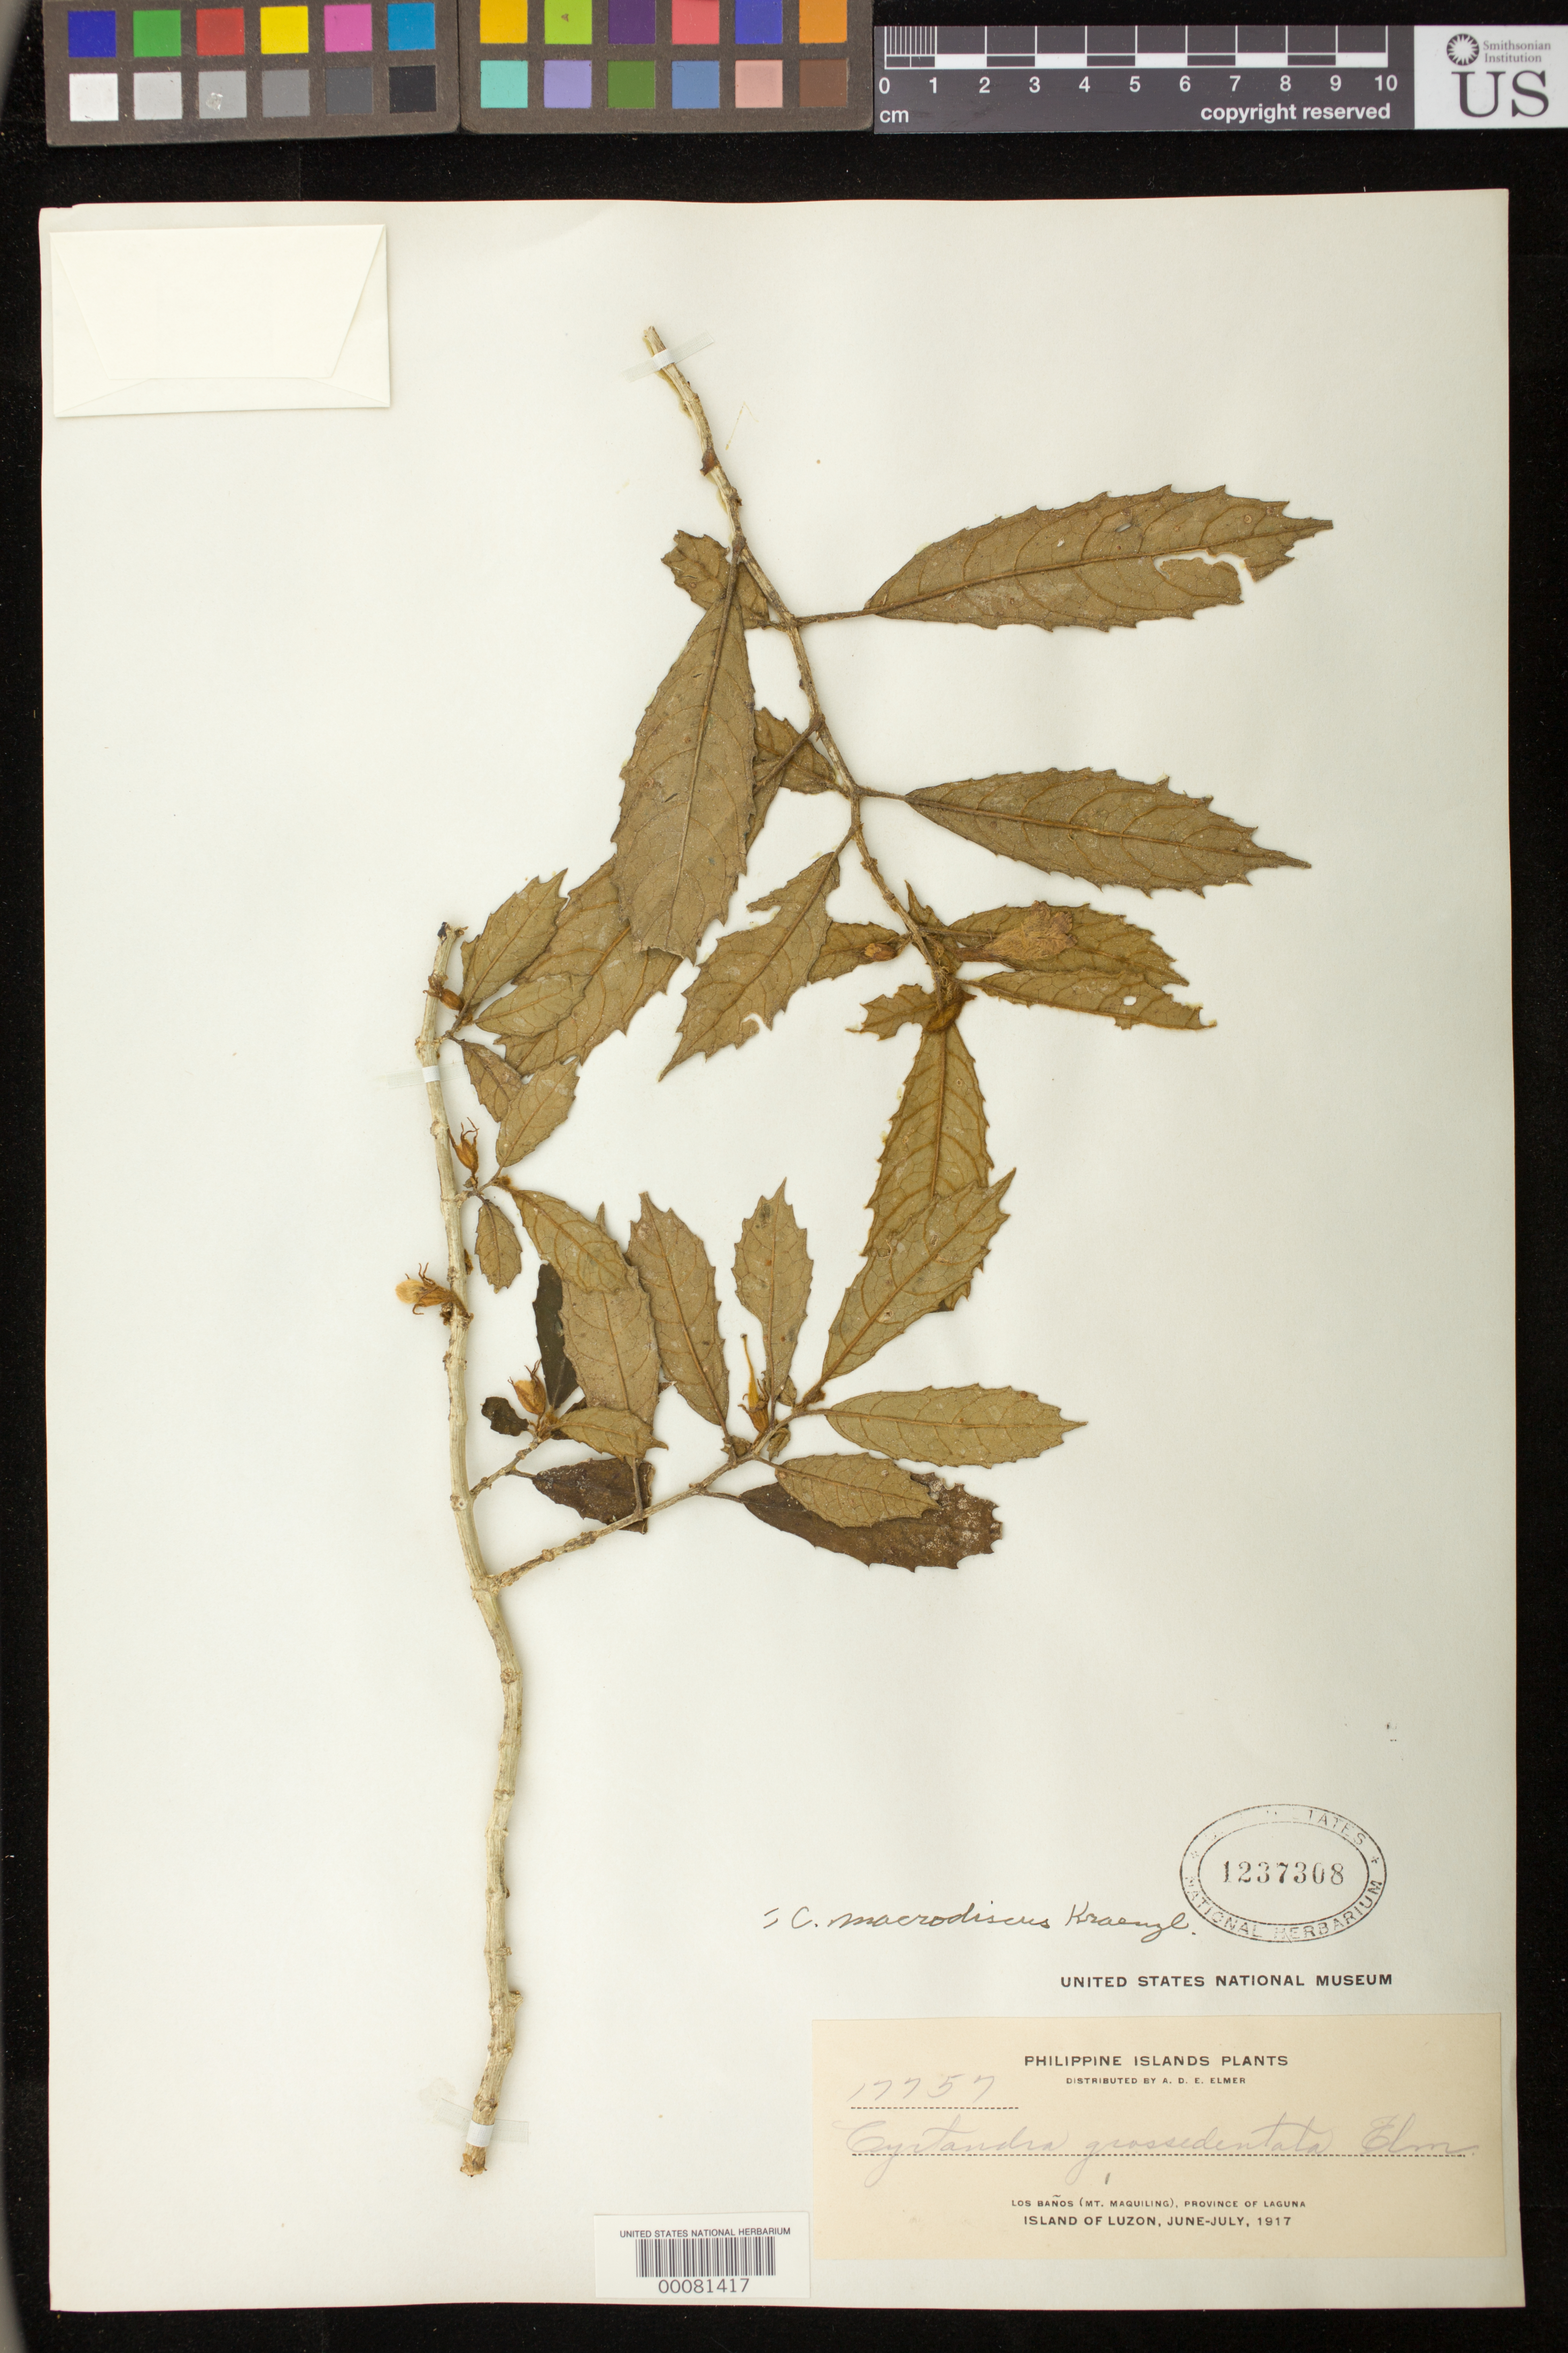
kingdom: Plantae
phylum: Tracheophyta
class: Magnoliopsida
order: Lamiales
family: Gesneriaceae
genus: Cyrtandra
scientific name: Cyrtandra macrodiscus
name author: Kraenzl.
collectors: A. D. E. Elmer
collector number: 17757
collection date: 1917-06/1917-07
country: Philippines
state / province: Calabarzon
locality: Los Baños (Mt. Maquiling), Province of Laguna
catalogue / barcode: US 1237308